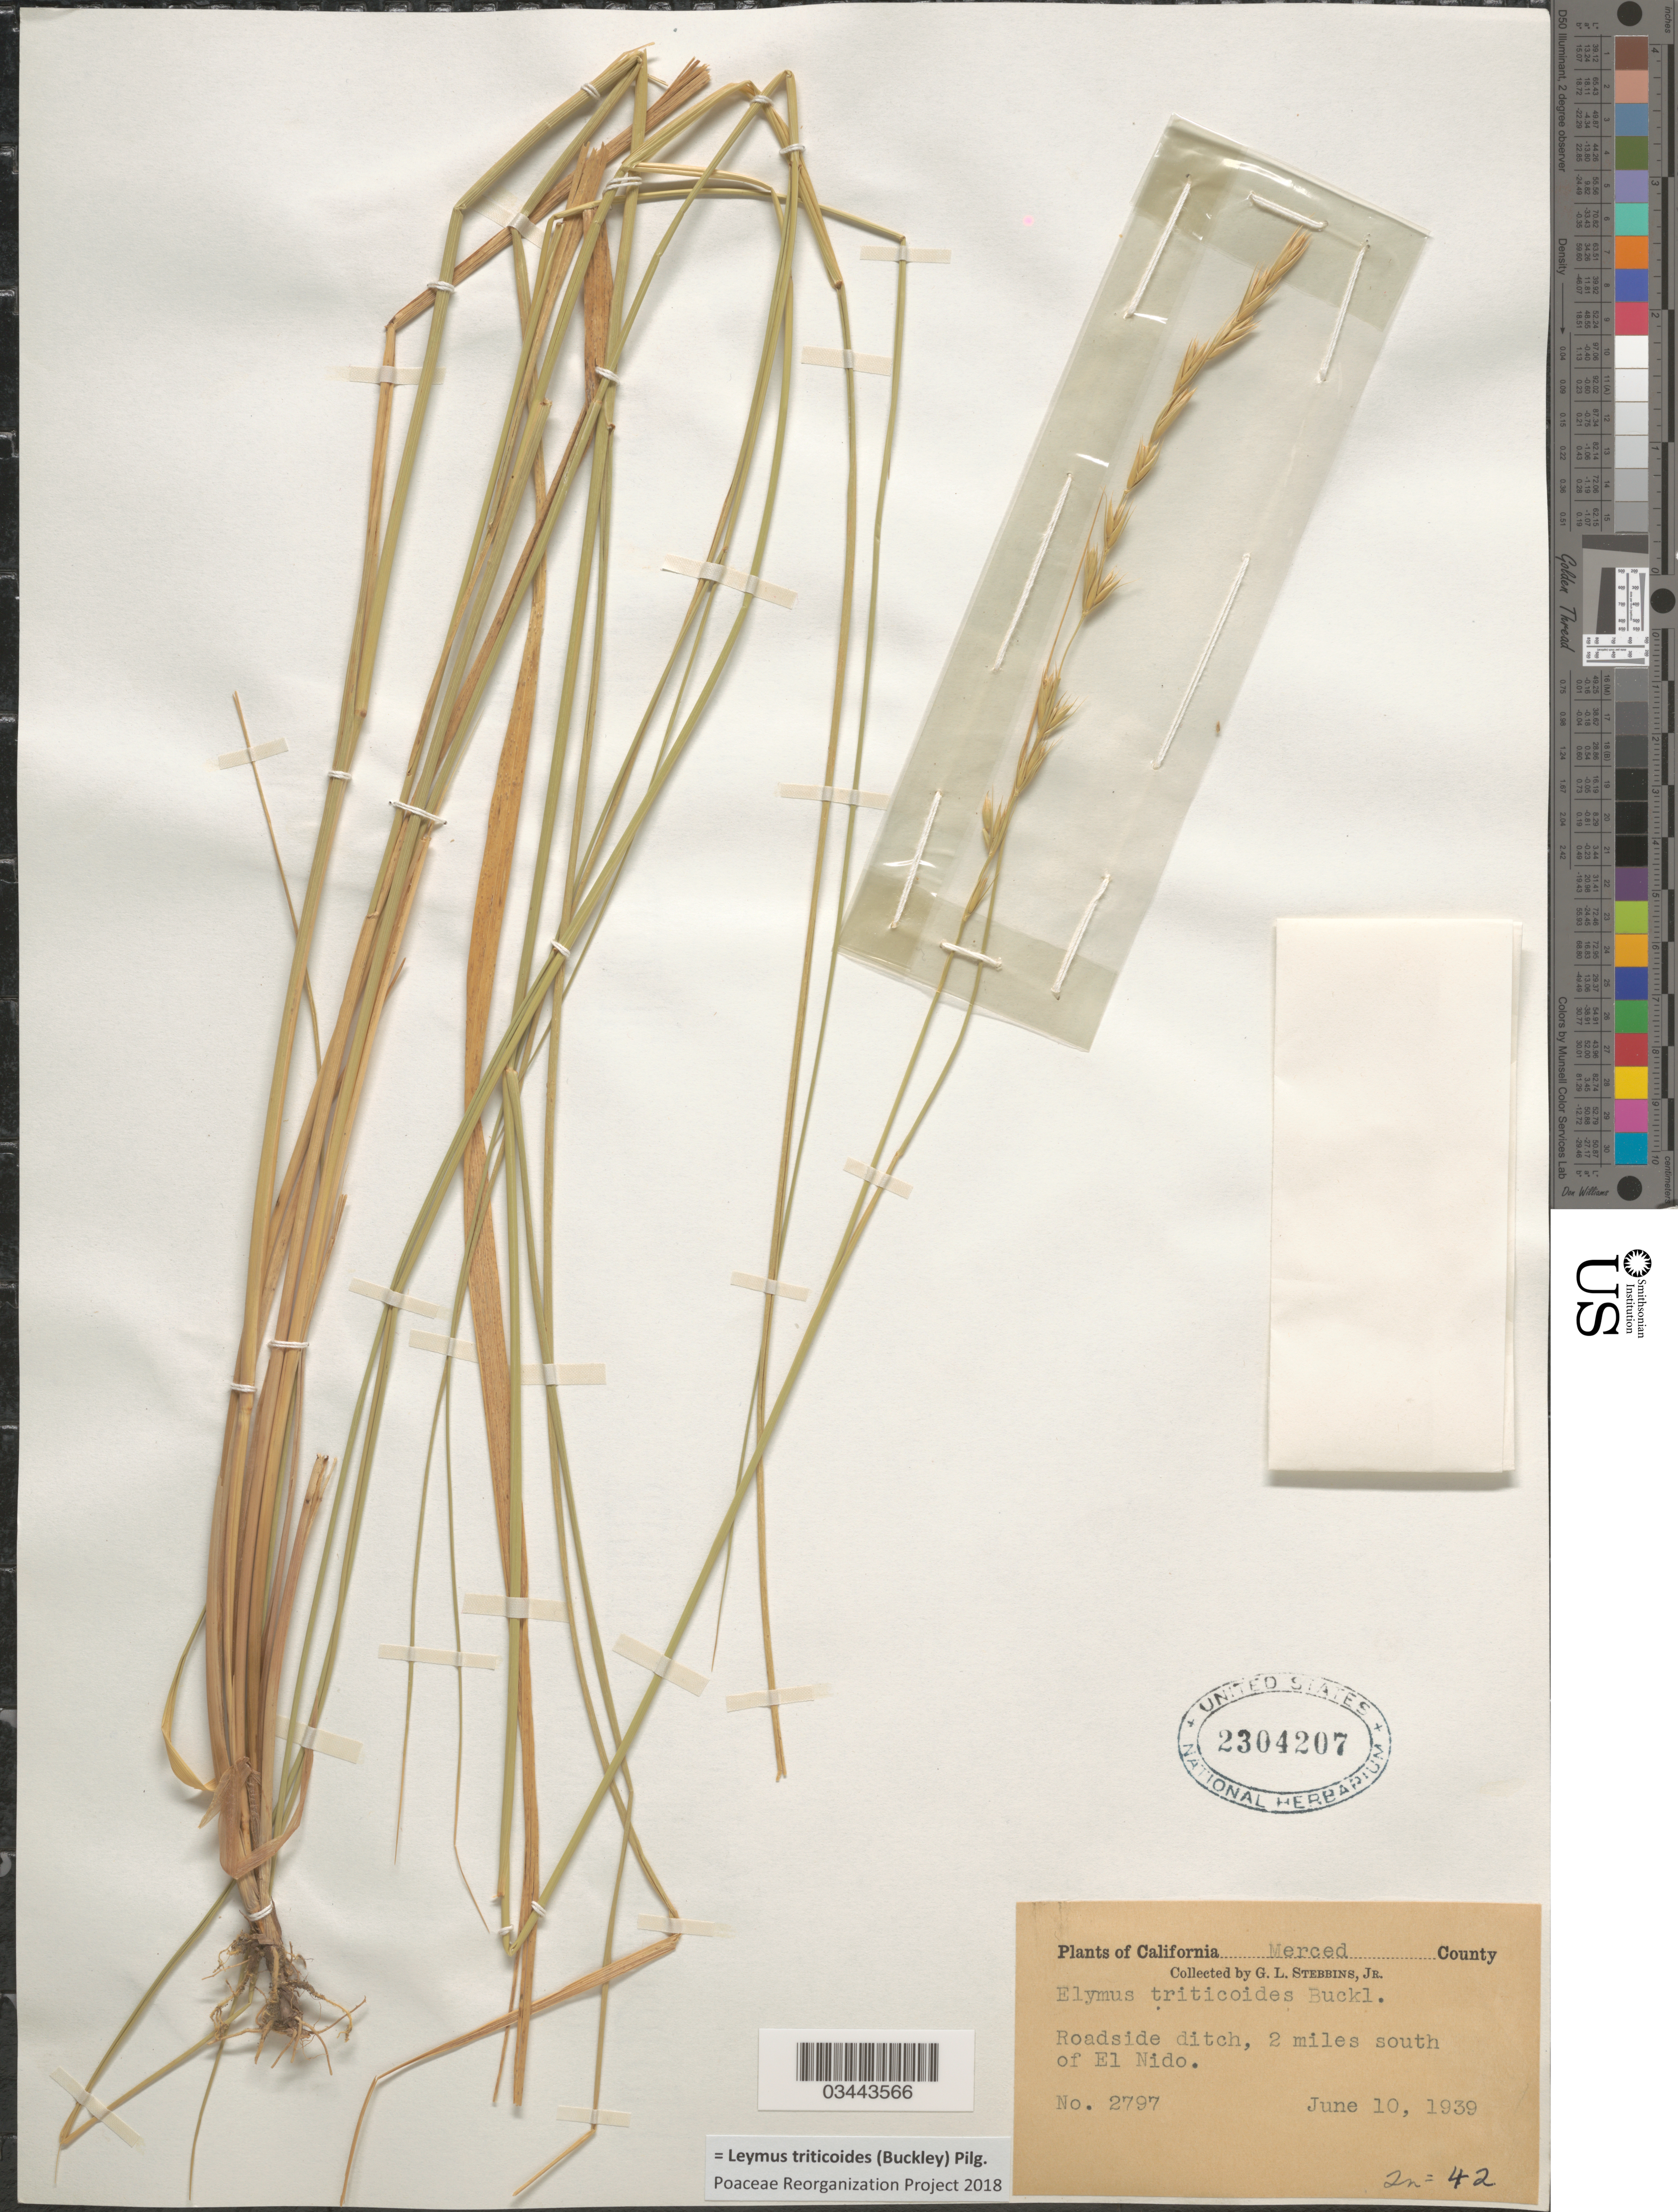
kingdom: Plantae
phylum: Tracheophyta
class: Liliopsida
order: Poales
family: Poaceae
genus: Leymus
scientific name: Leymus triticoides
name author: (Buckley) Pilg.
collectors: G. L. Stebbins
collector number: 2797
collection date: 1939-06-10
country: United States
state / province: California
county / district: Merced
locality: Merced County. Roadside ditch, 2 miles south of El Nido.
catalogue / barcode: US 2304207